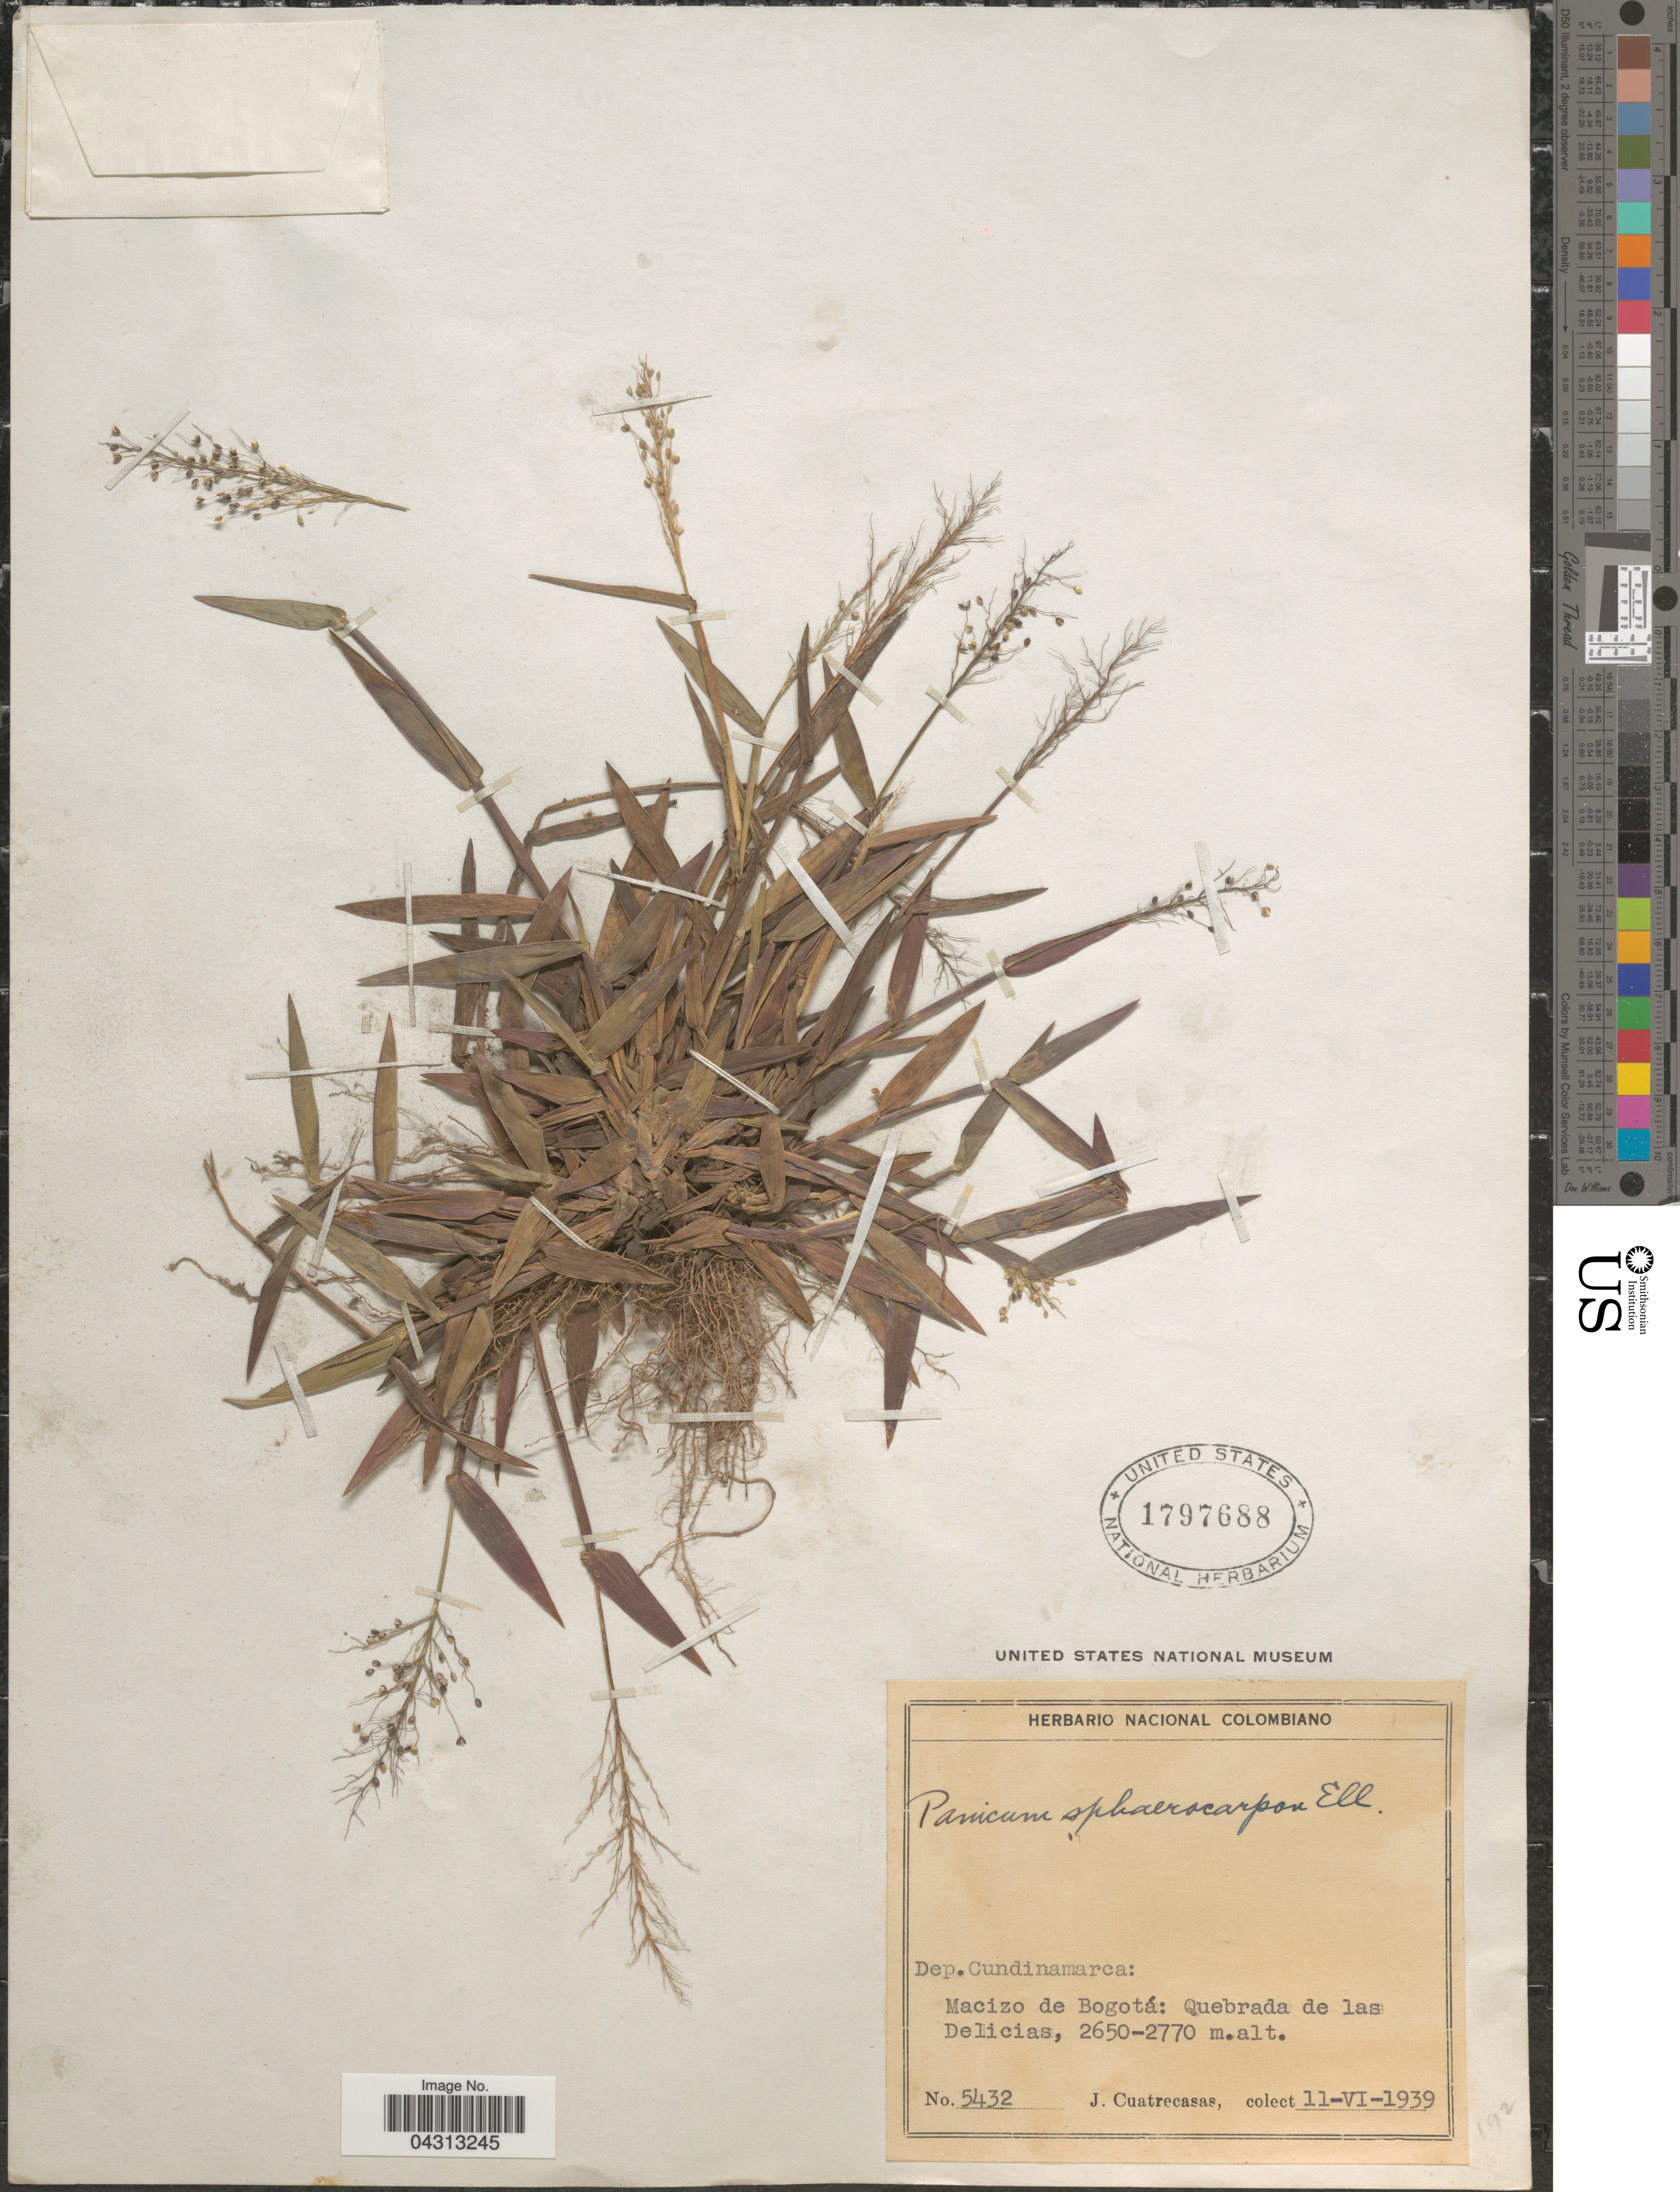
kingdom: Plantae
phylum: Tracheophyta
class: Liliopsida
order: Poales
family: Poaceae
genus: Dichanthelium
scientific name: Dichanthelium sphaerocarpon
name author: (Elliott) Gould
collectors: J. Cuatrecasas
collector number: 5432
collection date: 1939-06-11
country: Colombia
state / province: Cundinamarca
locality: Dep. Cundinamarca: Macizo de Bogotá: Quebrada de las Delicias.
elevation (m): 2650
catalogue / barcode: US 1797688